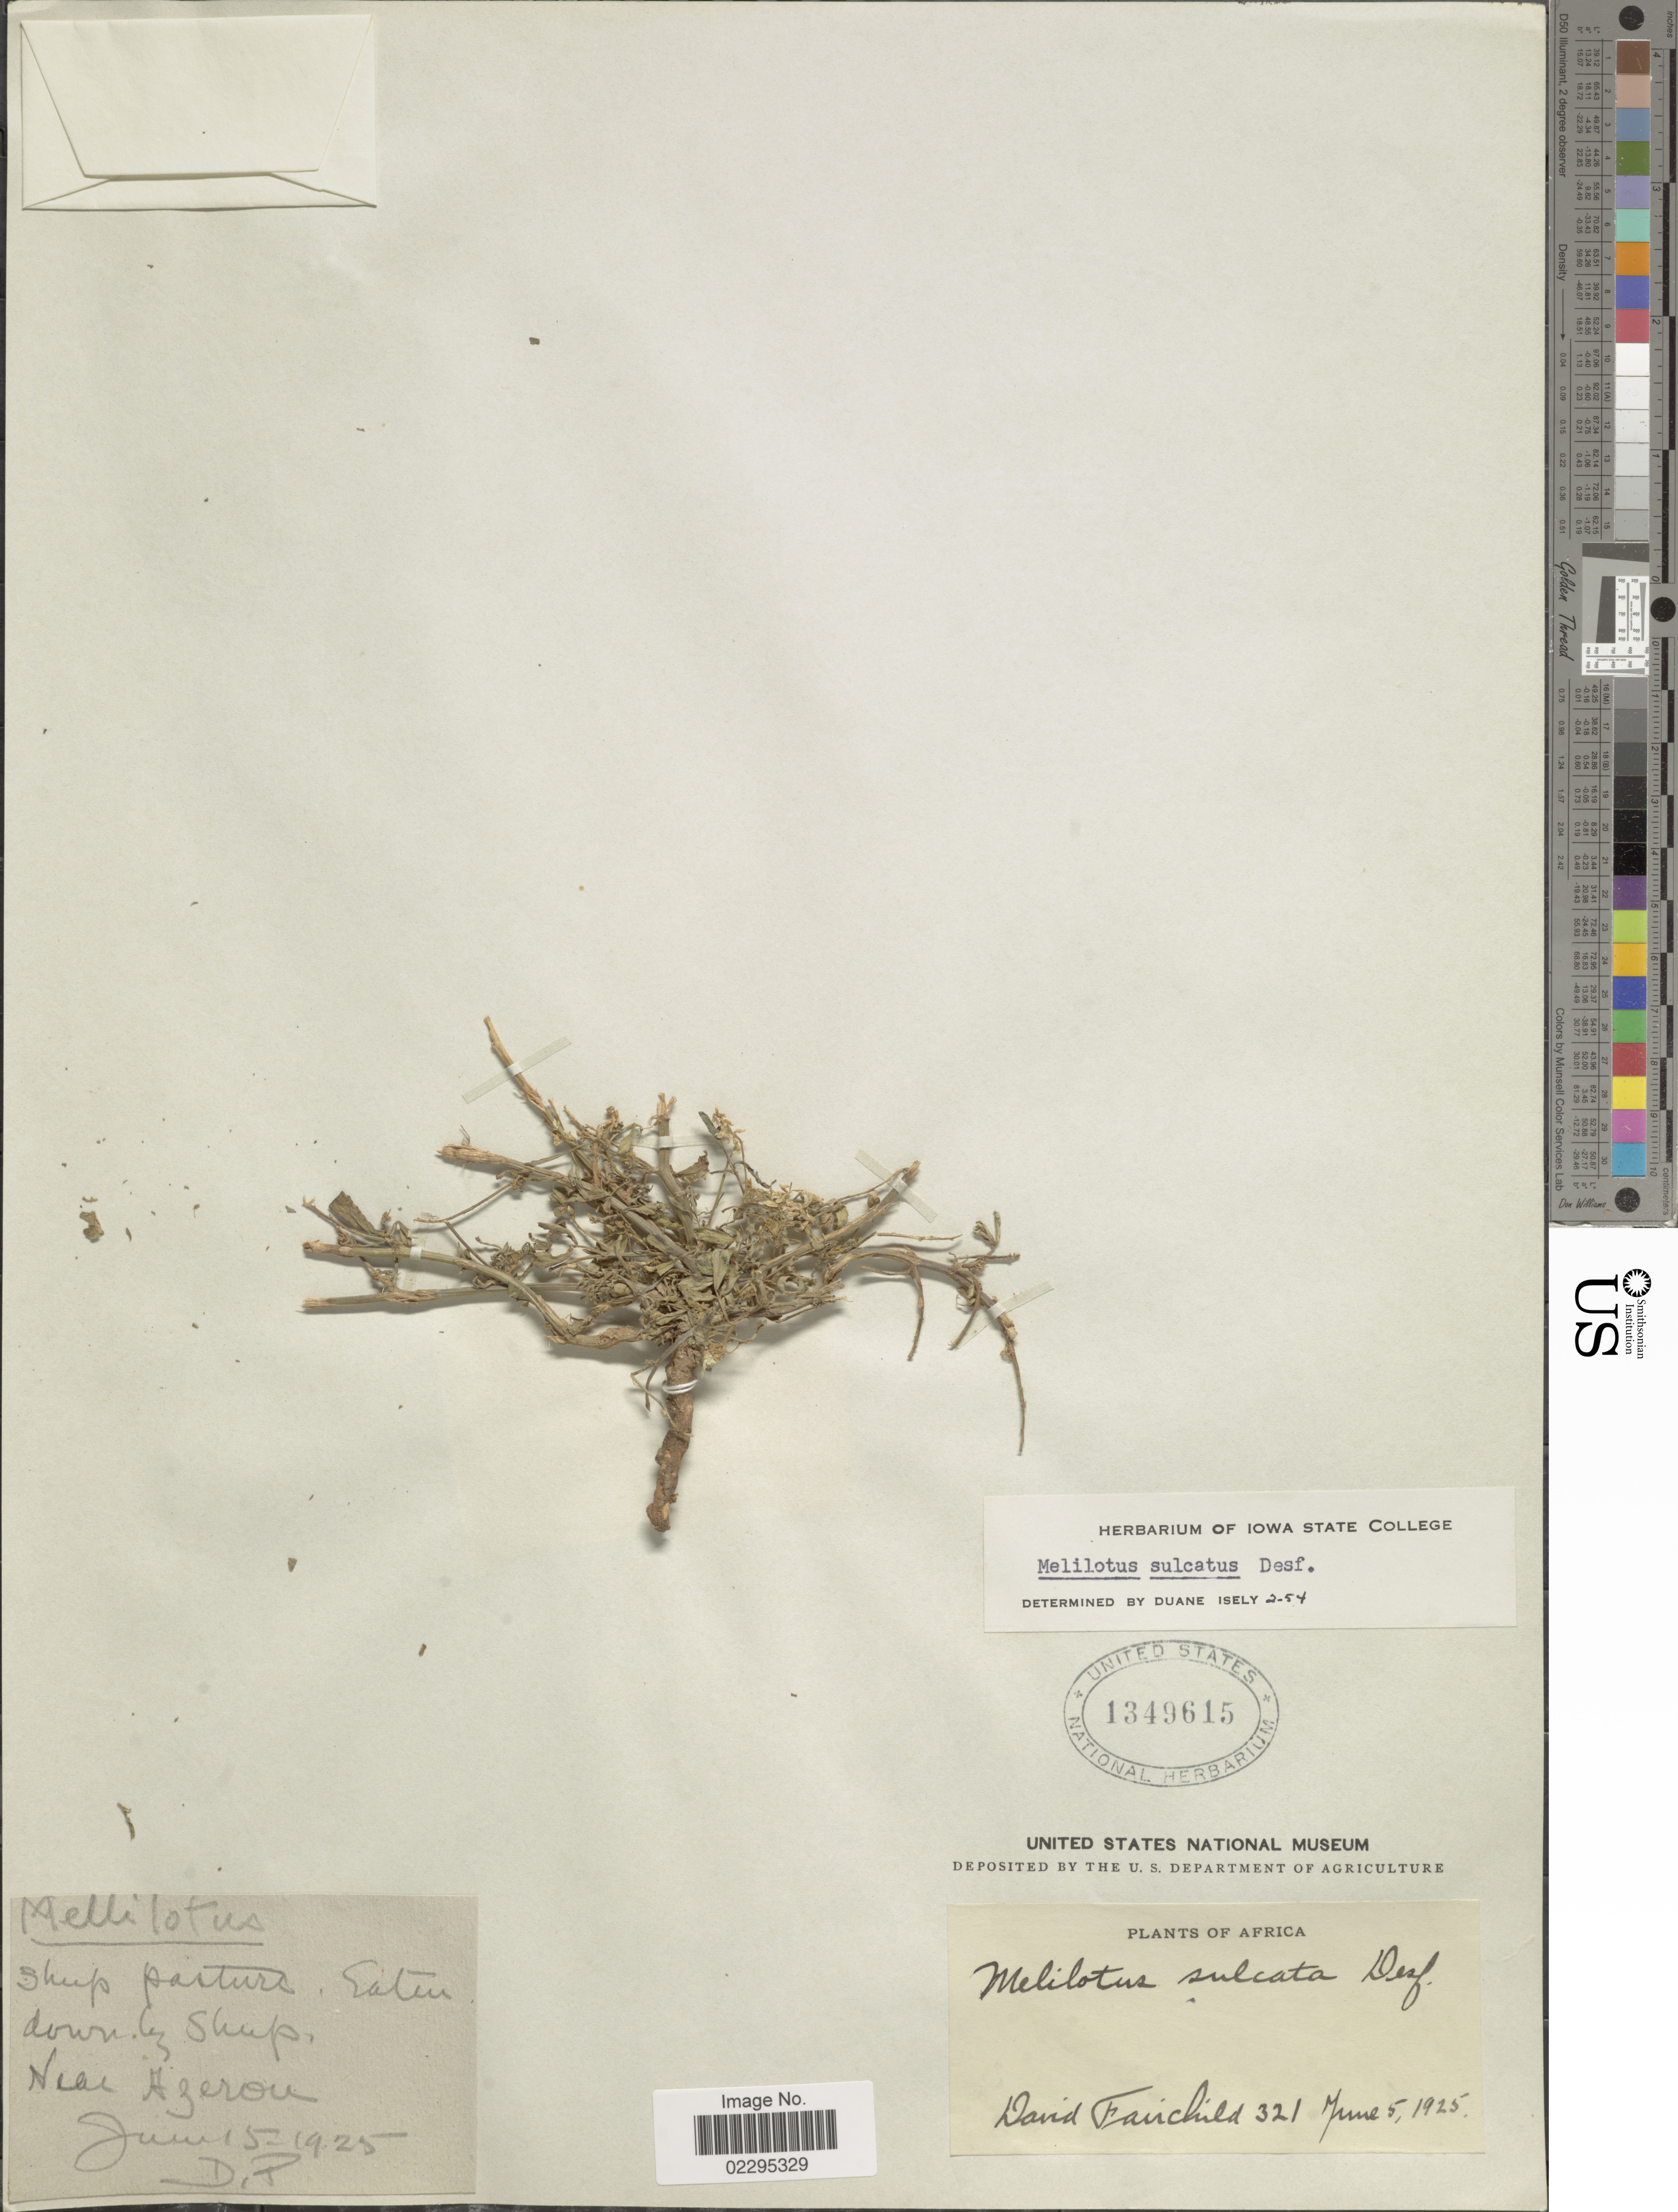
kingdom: Plantae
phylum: Tracheophyta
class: Magnoliopsida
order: Fabales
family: Fabaceae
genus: Melilotus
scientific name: Melilotus sulcatus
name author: Desf.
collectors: D. Fairchild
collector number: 321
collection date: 1925-06-05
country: Algeria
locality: Africa, Near Azerou.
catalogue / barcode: US 1349615